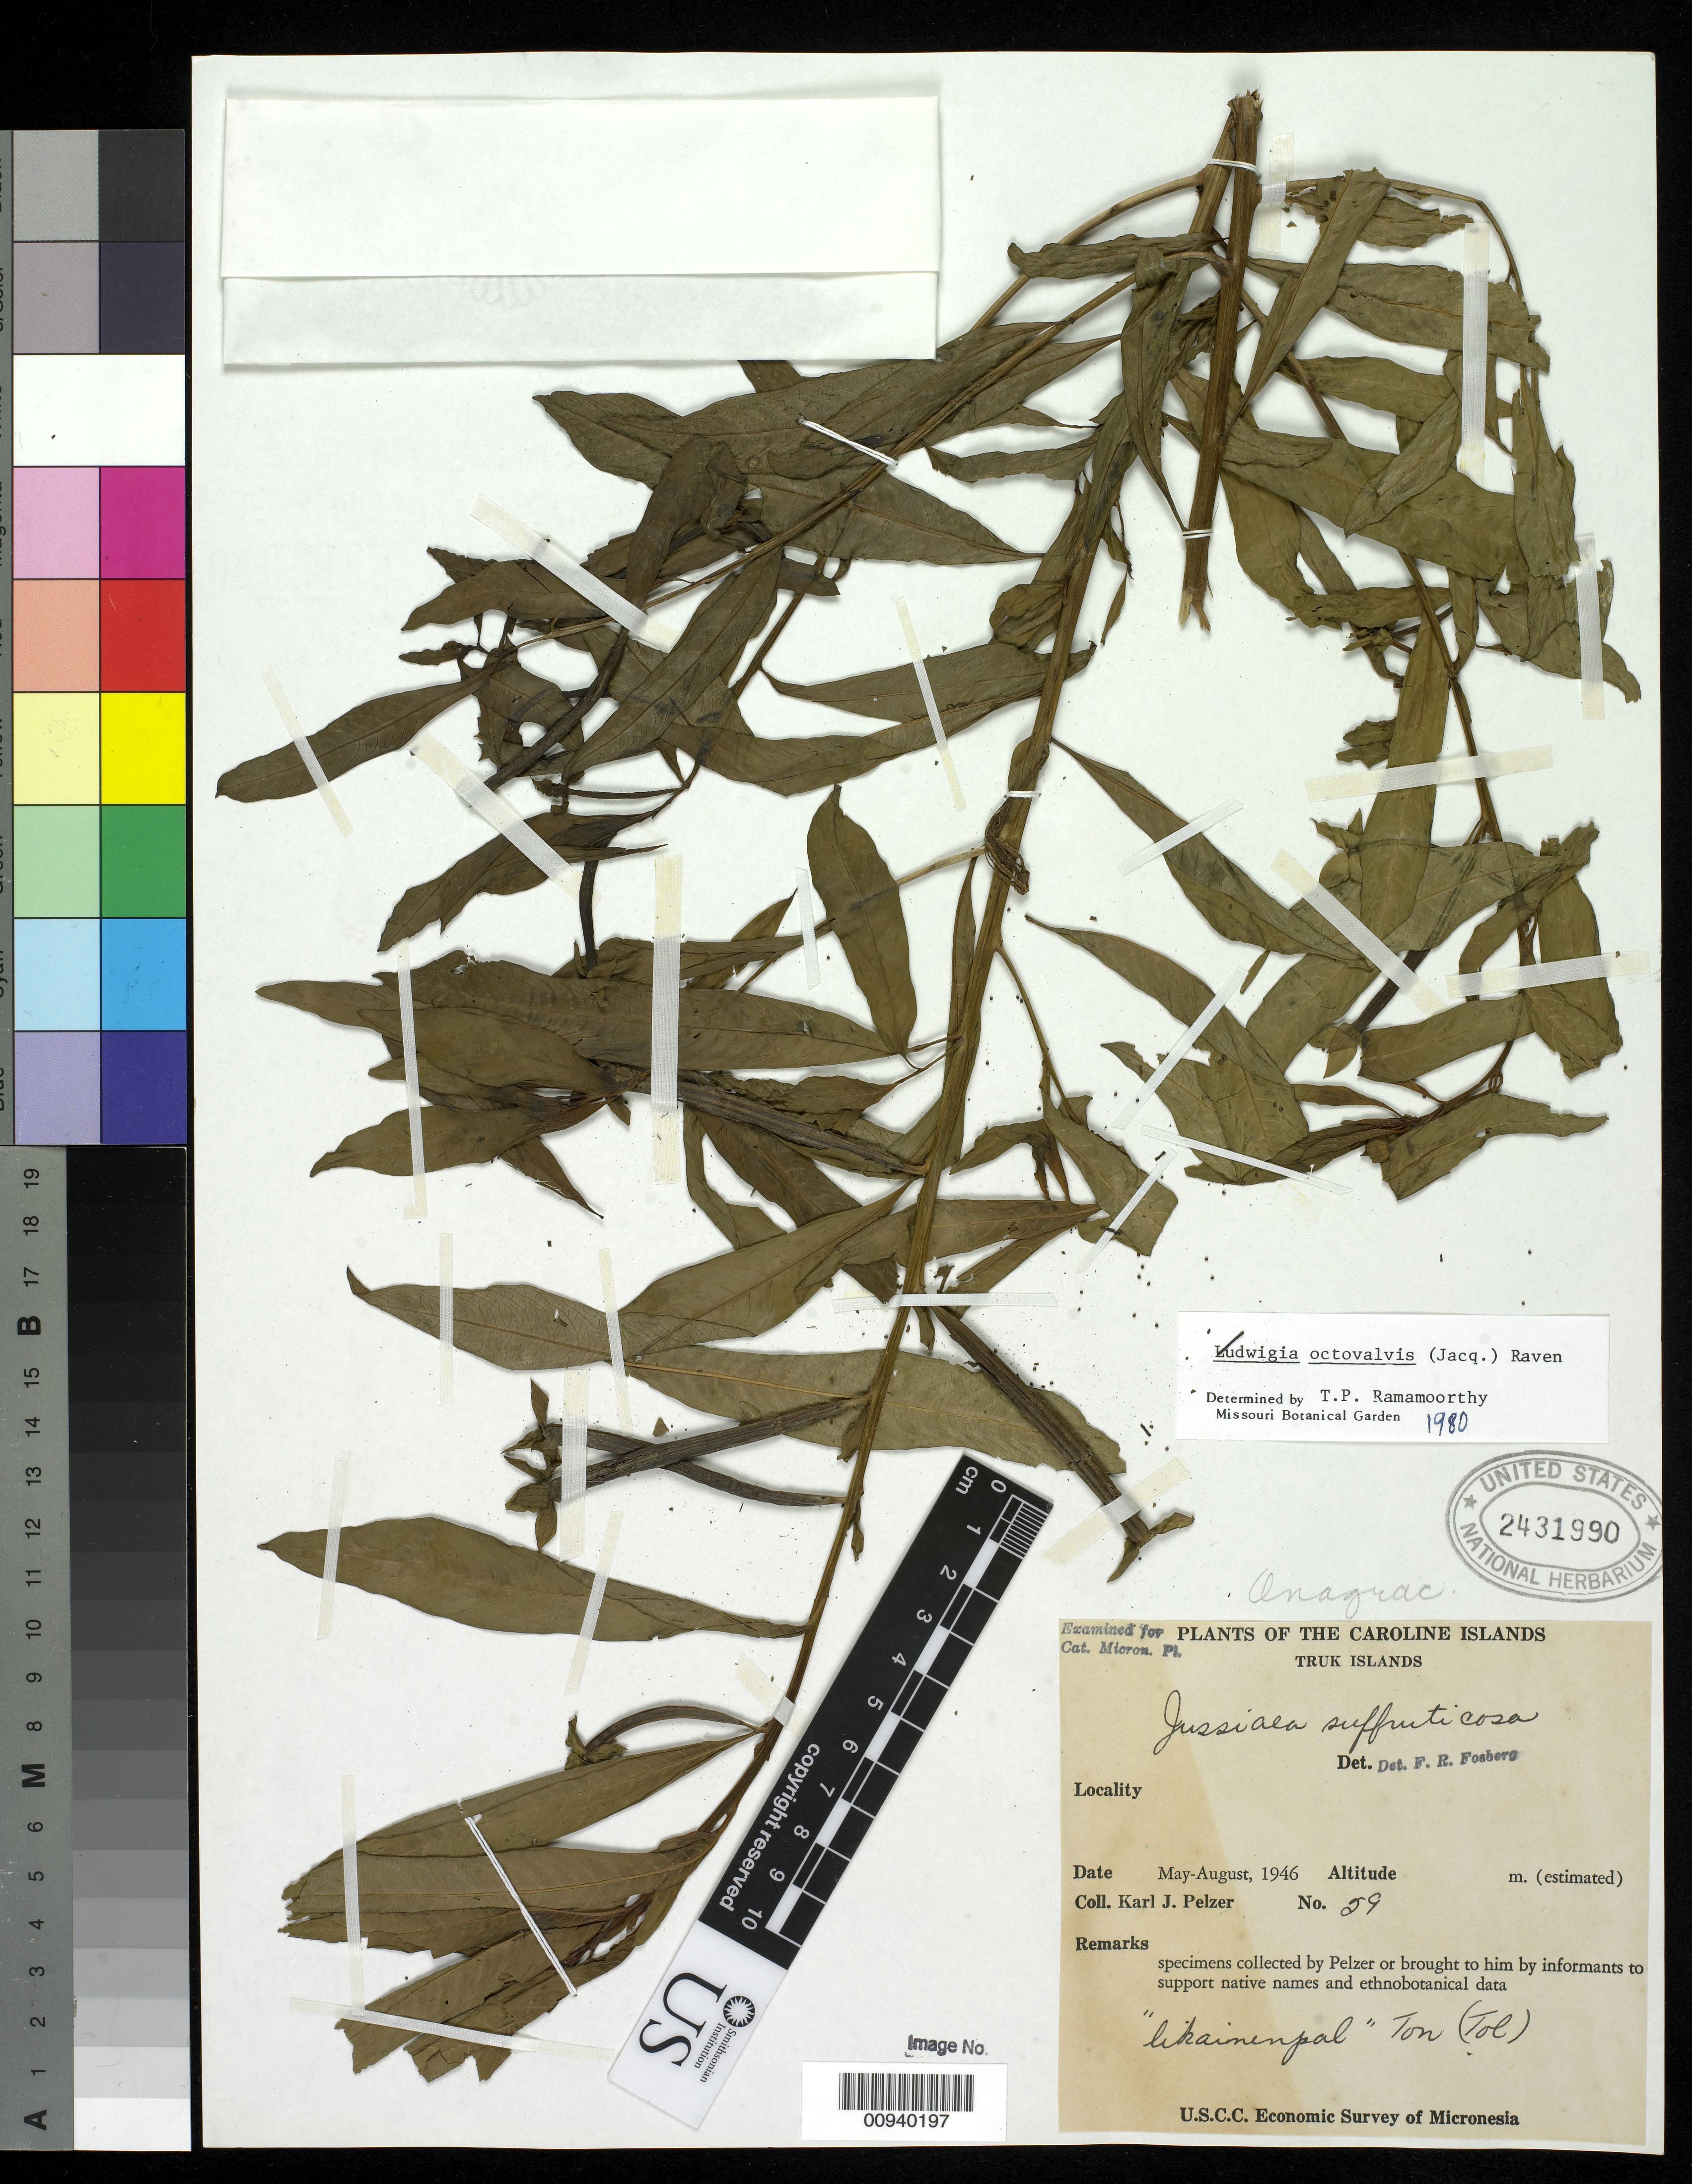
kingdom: Plantae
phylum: Tracheophyta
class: Magnoliopsida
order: Myrtales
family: Onagraceae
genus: Ludwigia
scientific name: Ludwigia octovalvis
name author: (Jacq.) P.H. Raven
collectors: K. J. Pelzer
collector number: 59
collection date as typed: May 1946 to Dec 1946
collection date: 1946-05/1946-12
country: Micronesia, Federated States of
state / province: Truk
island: Truk (Chuuk) Is.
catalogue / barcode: US 2431990